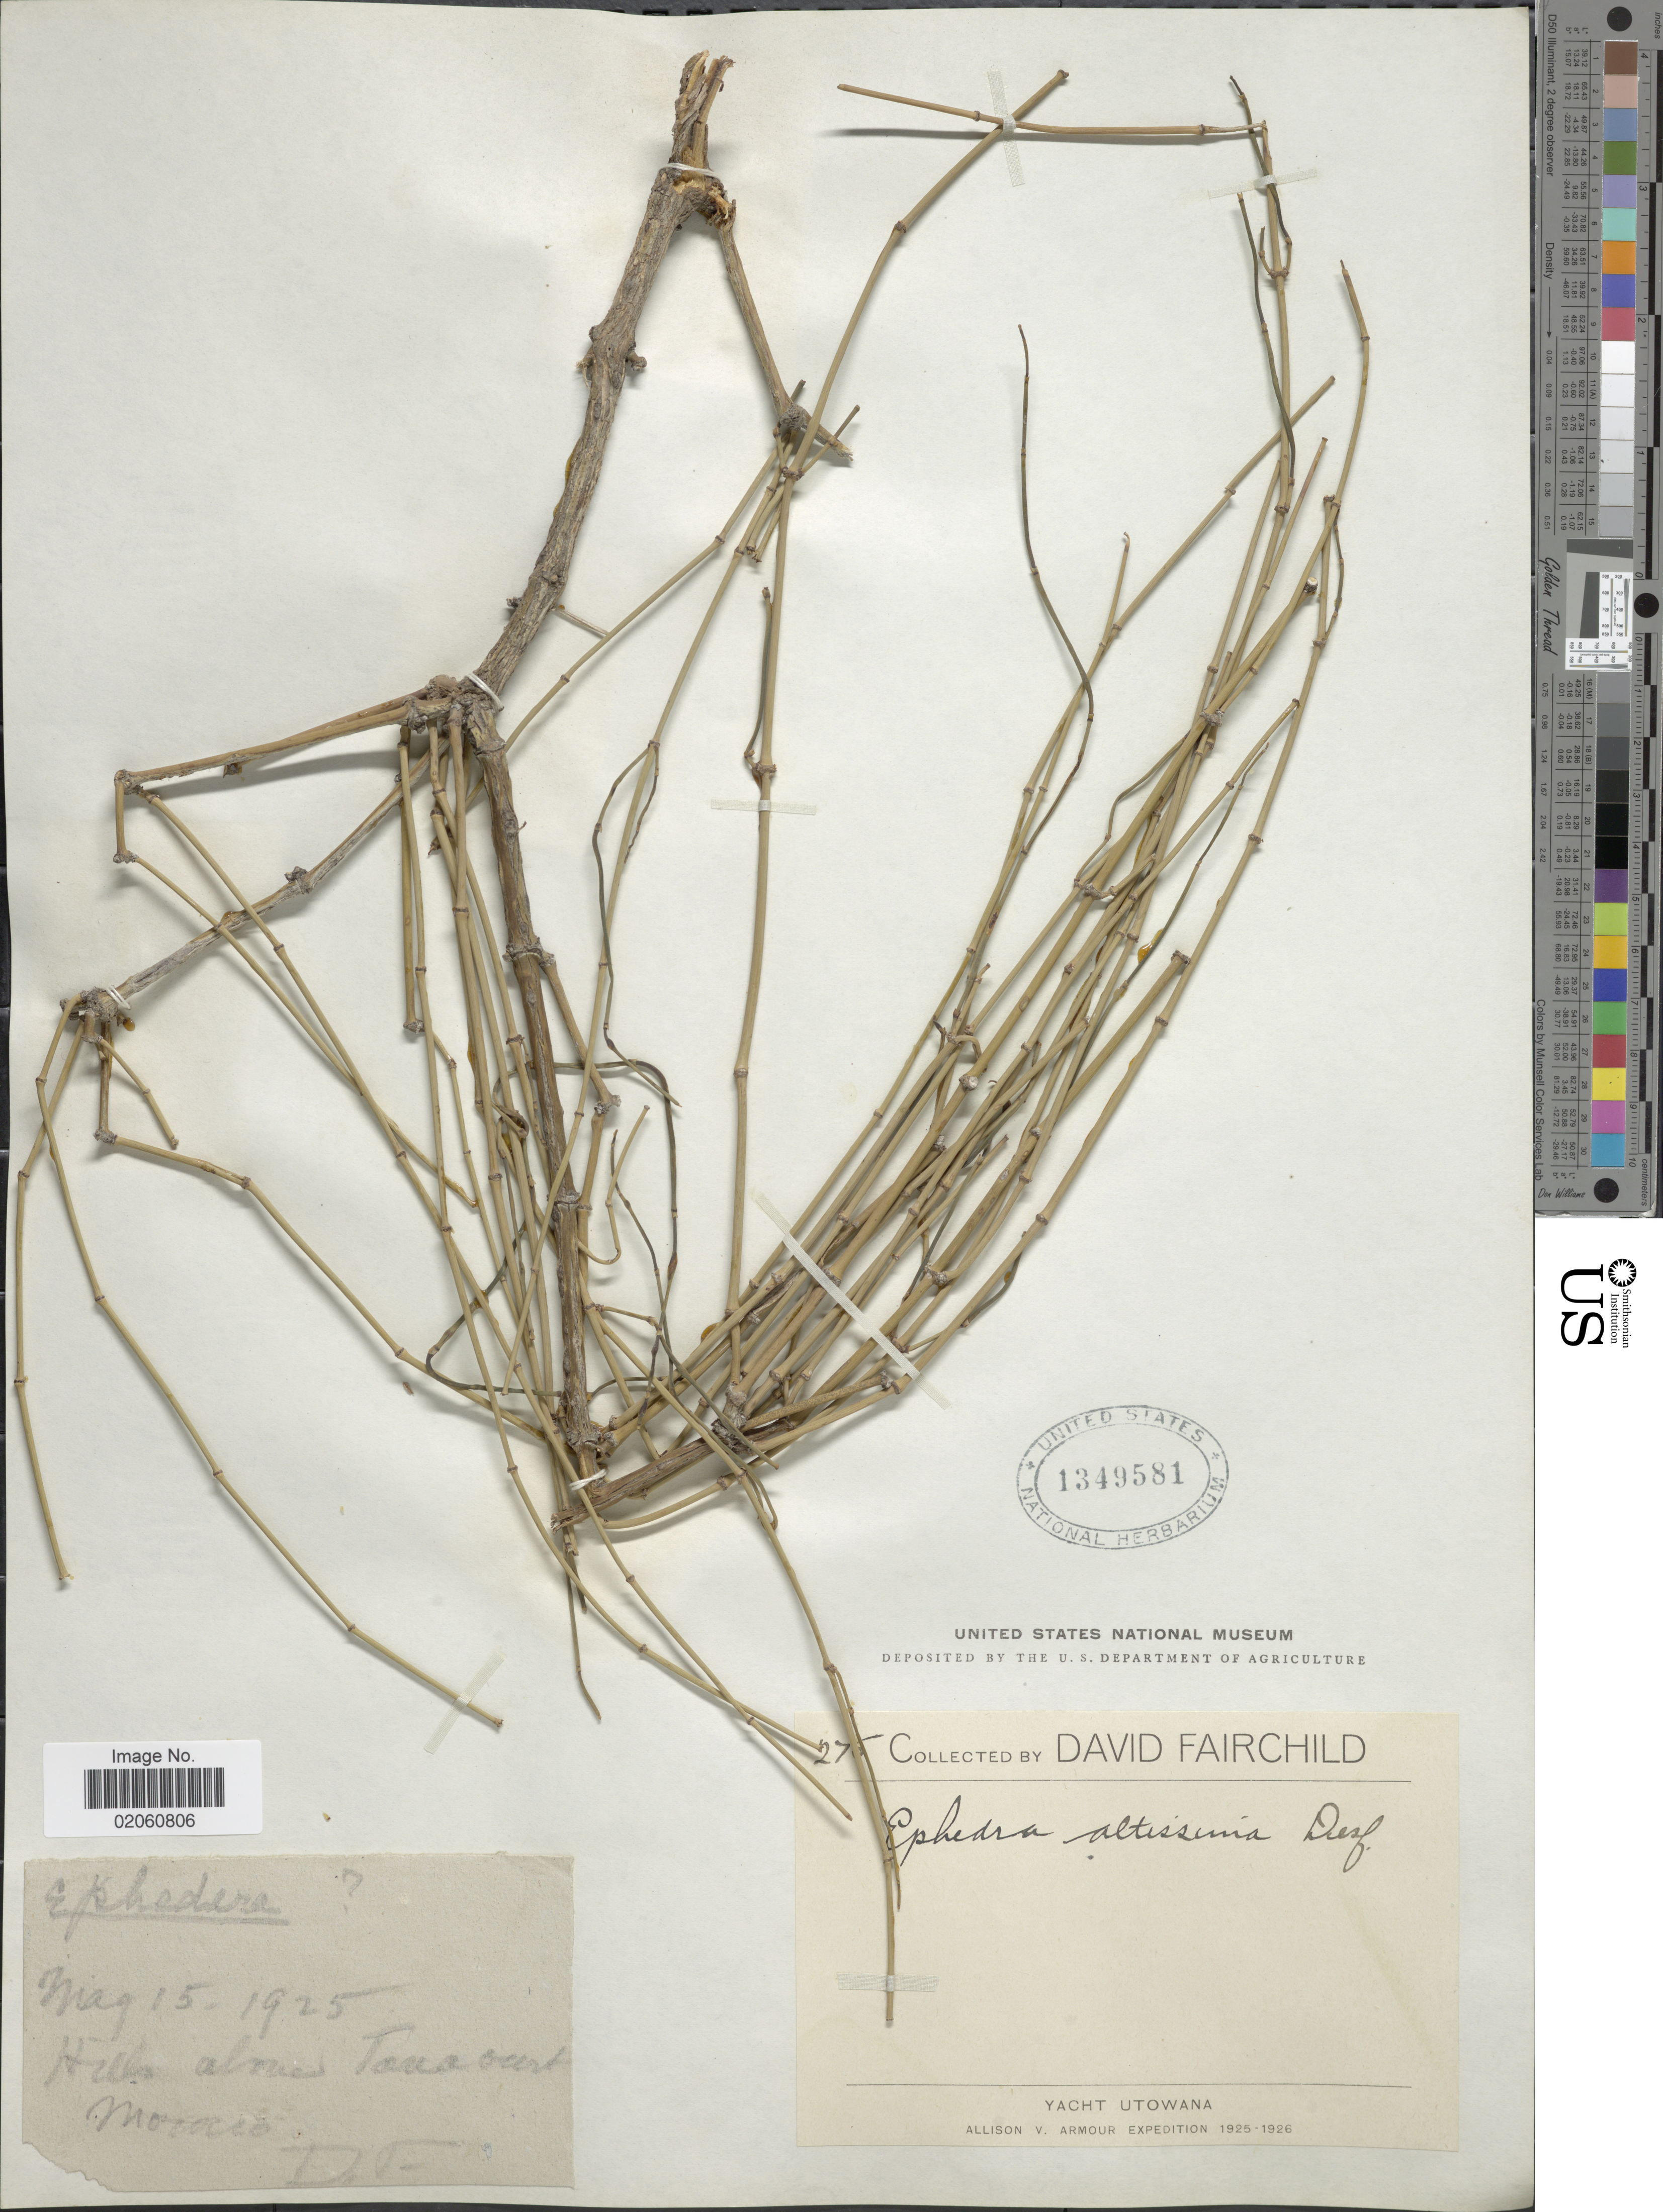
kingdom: Plantae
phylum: Tracheophyta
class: Gnetopsida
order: Ephedrales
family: Ephedraceae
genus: Ephedra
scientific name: Ephedra altissima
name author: Desf.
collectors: D. Fairchild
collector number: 275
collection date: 1925-05-15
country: Morocco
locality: Hills above Tanaourt.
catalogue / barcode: US 1349581